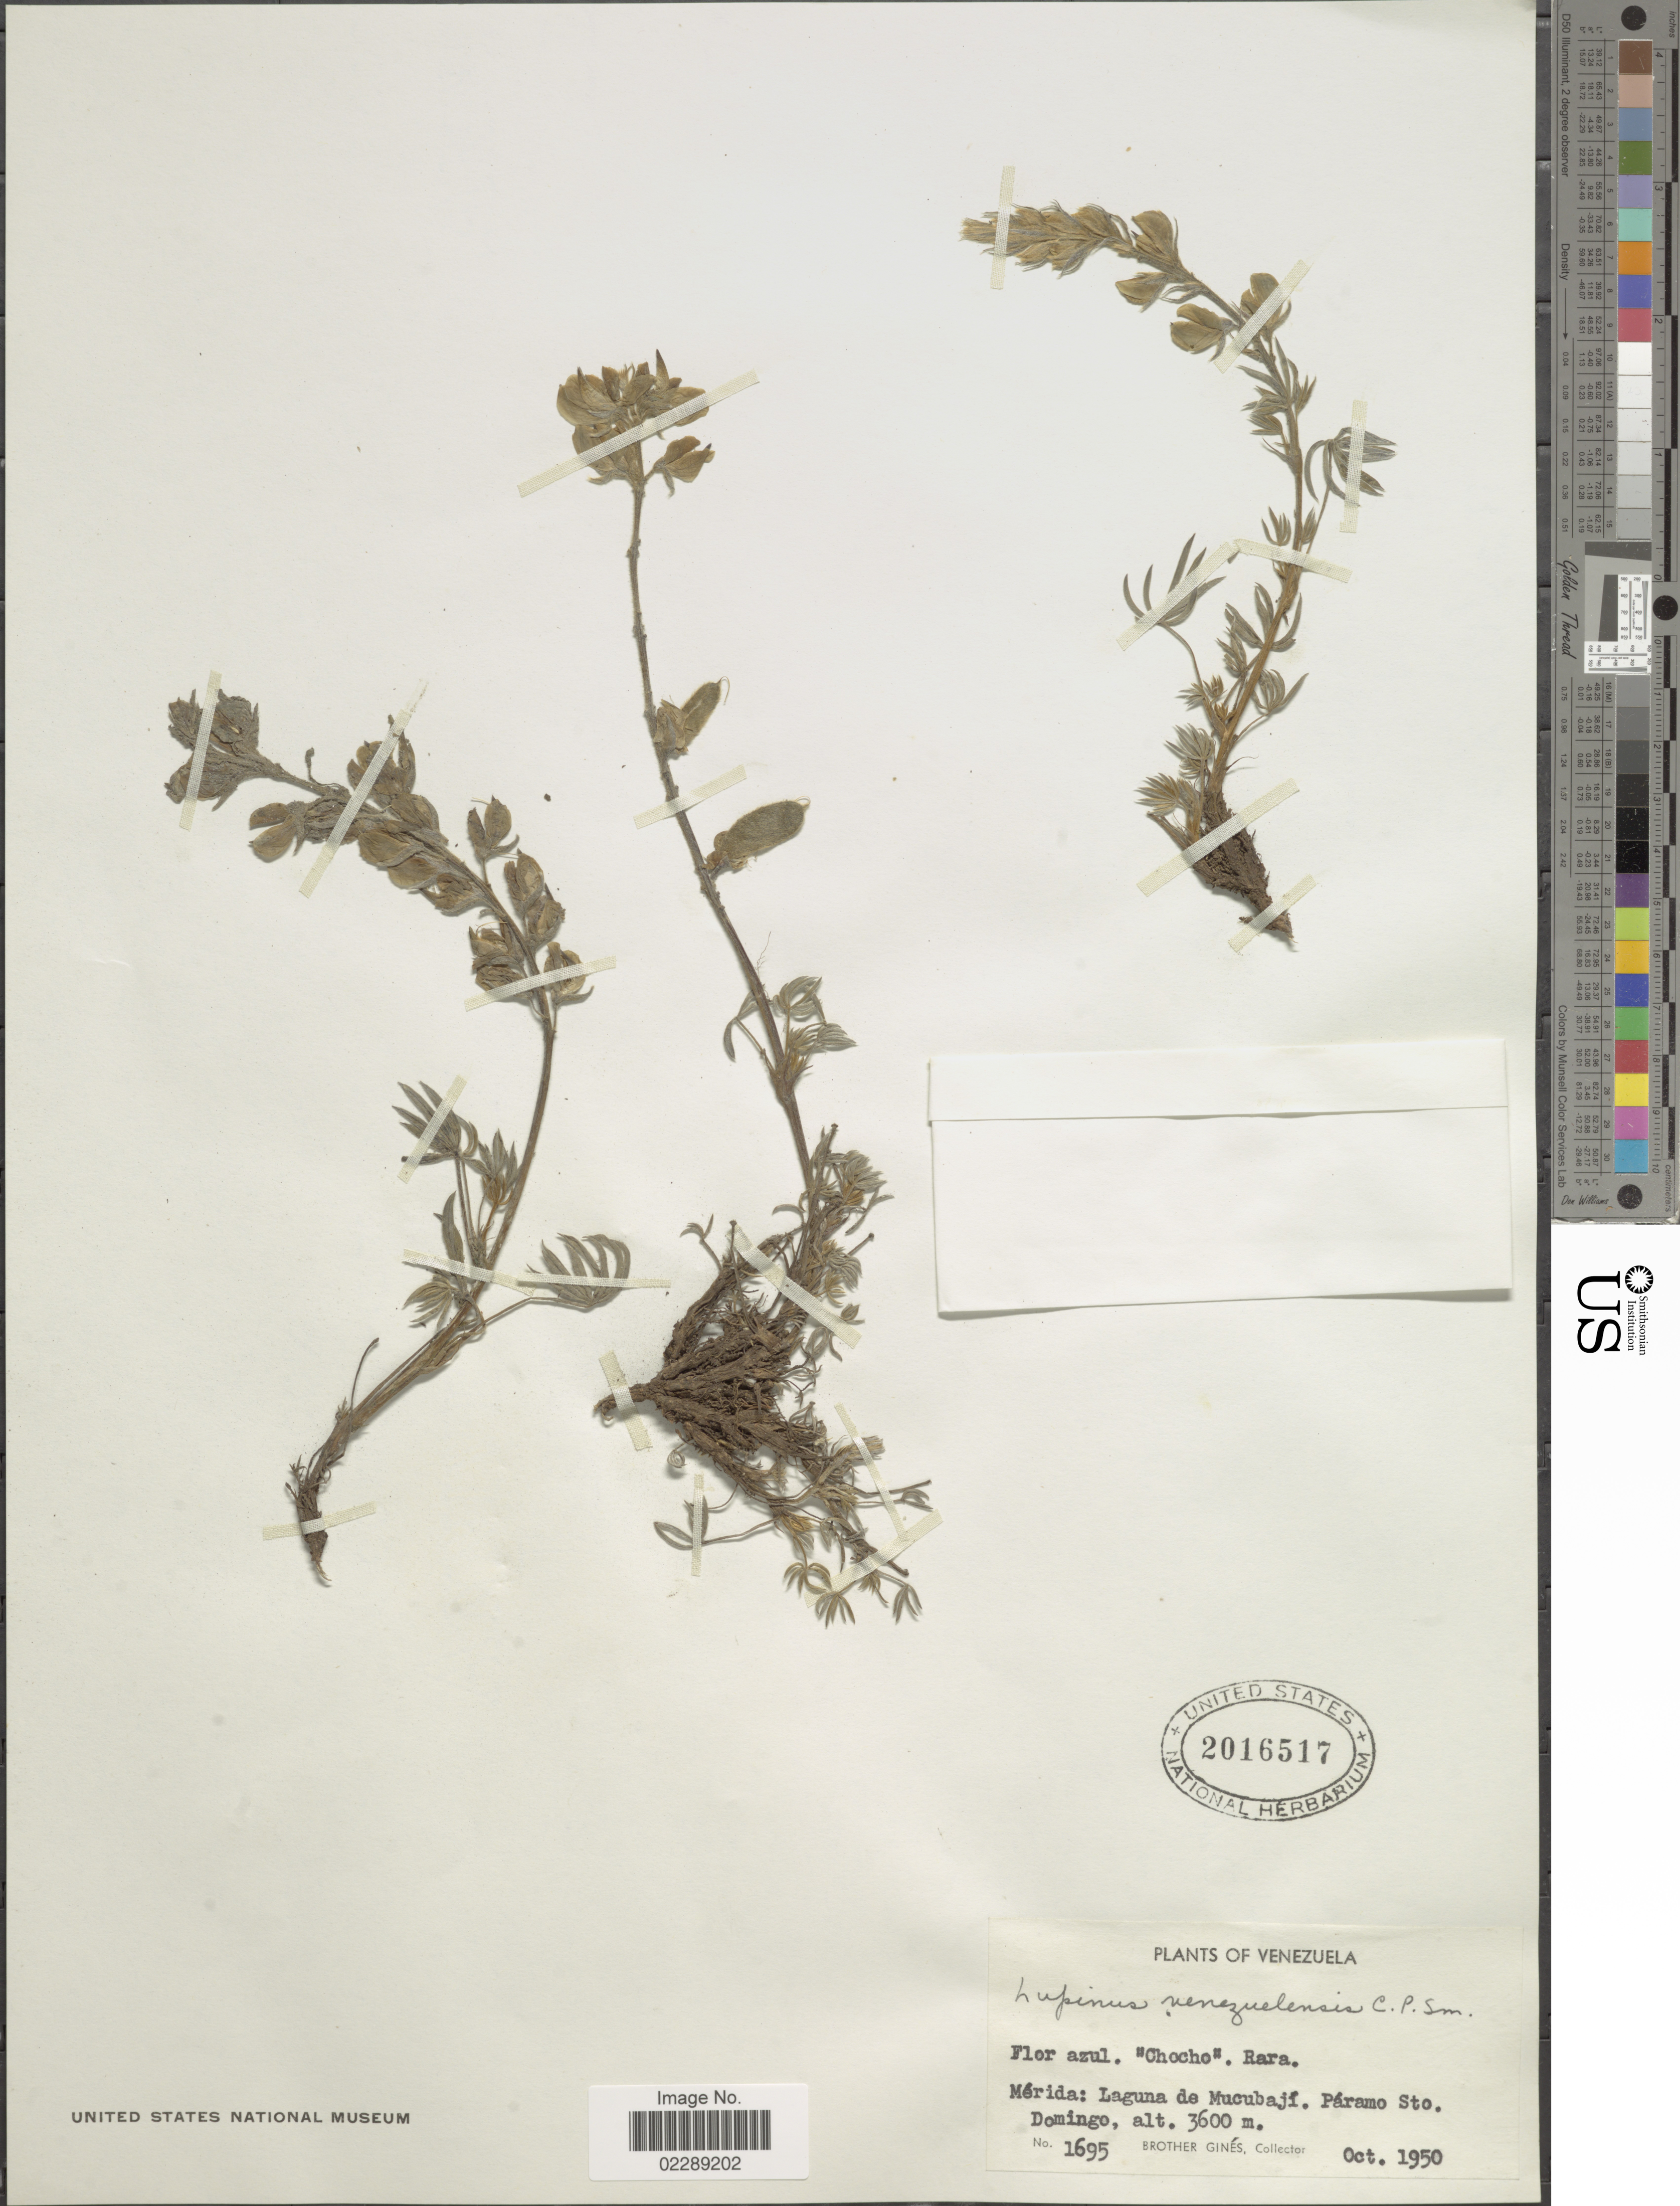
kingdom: Plantae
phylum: Tracheophyta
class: Magnoliopsida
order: Fabales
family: Fabaceae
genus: Lupinus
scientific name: Lupinus venezuelensis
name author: C.P. Sm.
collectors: Bro. Gines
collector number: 1695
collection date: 1950-10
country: Venezuela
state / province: Mérida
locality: Mérida: Laguna de Mucubají. Páramo Sto. Domingo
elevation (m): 3600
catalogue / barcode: US 2016517